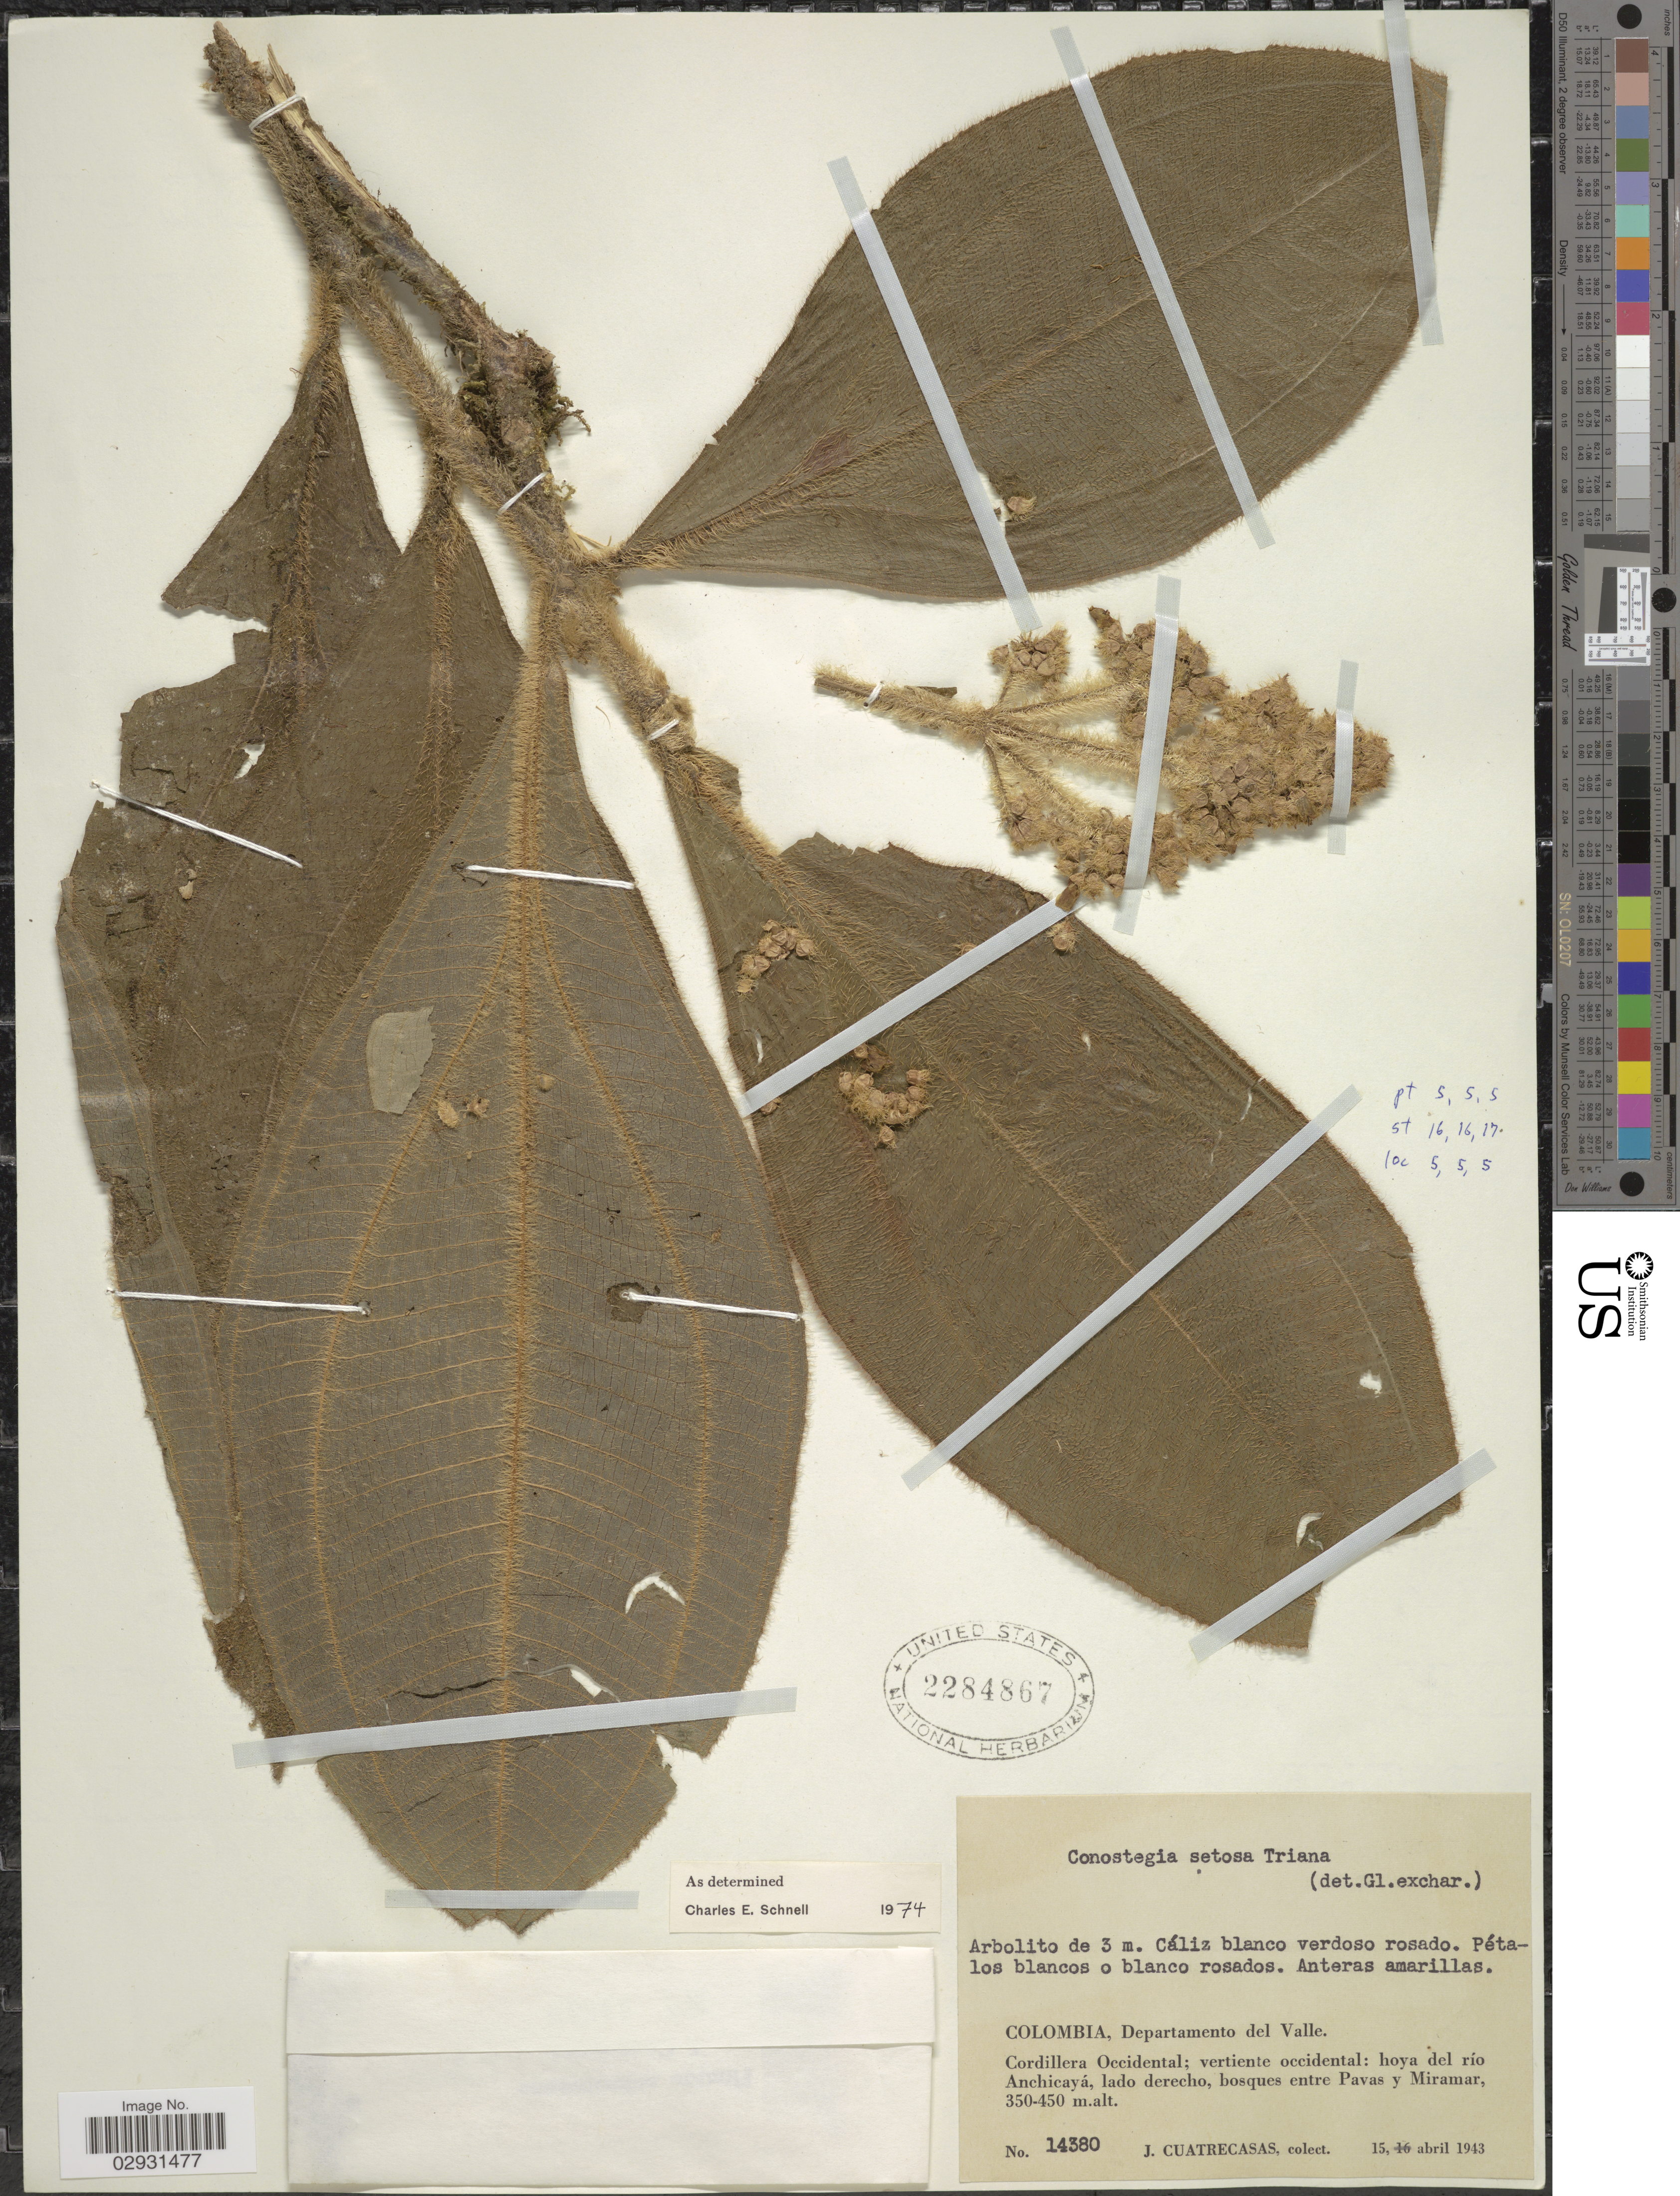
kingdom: Plantae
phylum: Tracheophyta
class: Magnoliopsida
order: Myrtales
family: Melastomataceae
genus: Conostegia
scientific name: Conostegia setosa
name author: Triana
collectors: J. Cuatrecasas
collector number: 14380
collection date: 1943-04-15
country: Colombia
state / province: Valle del Cauca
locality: Departamento del Valle, Cordillera Occidental; vertiente occidental: hoya del río Anchicayá, lado derecho, bosques entre Pavas y Miramar.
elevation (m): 350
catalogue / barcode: US 2284867